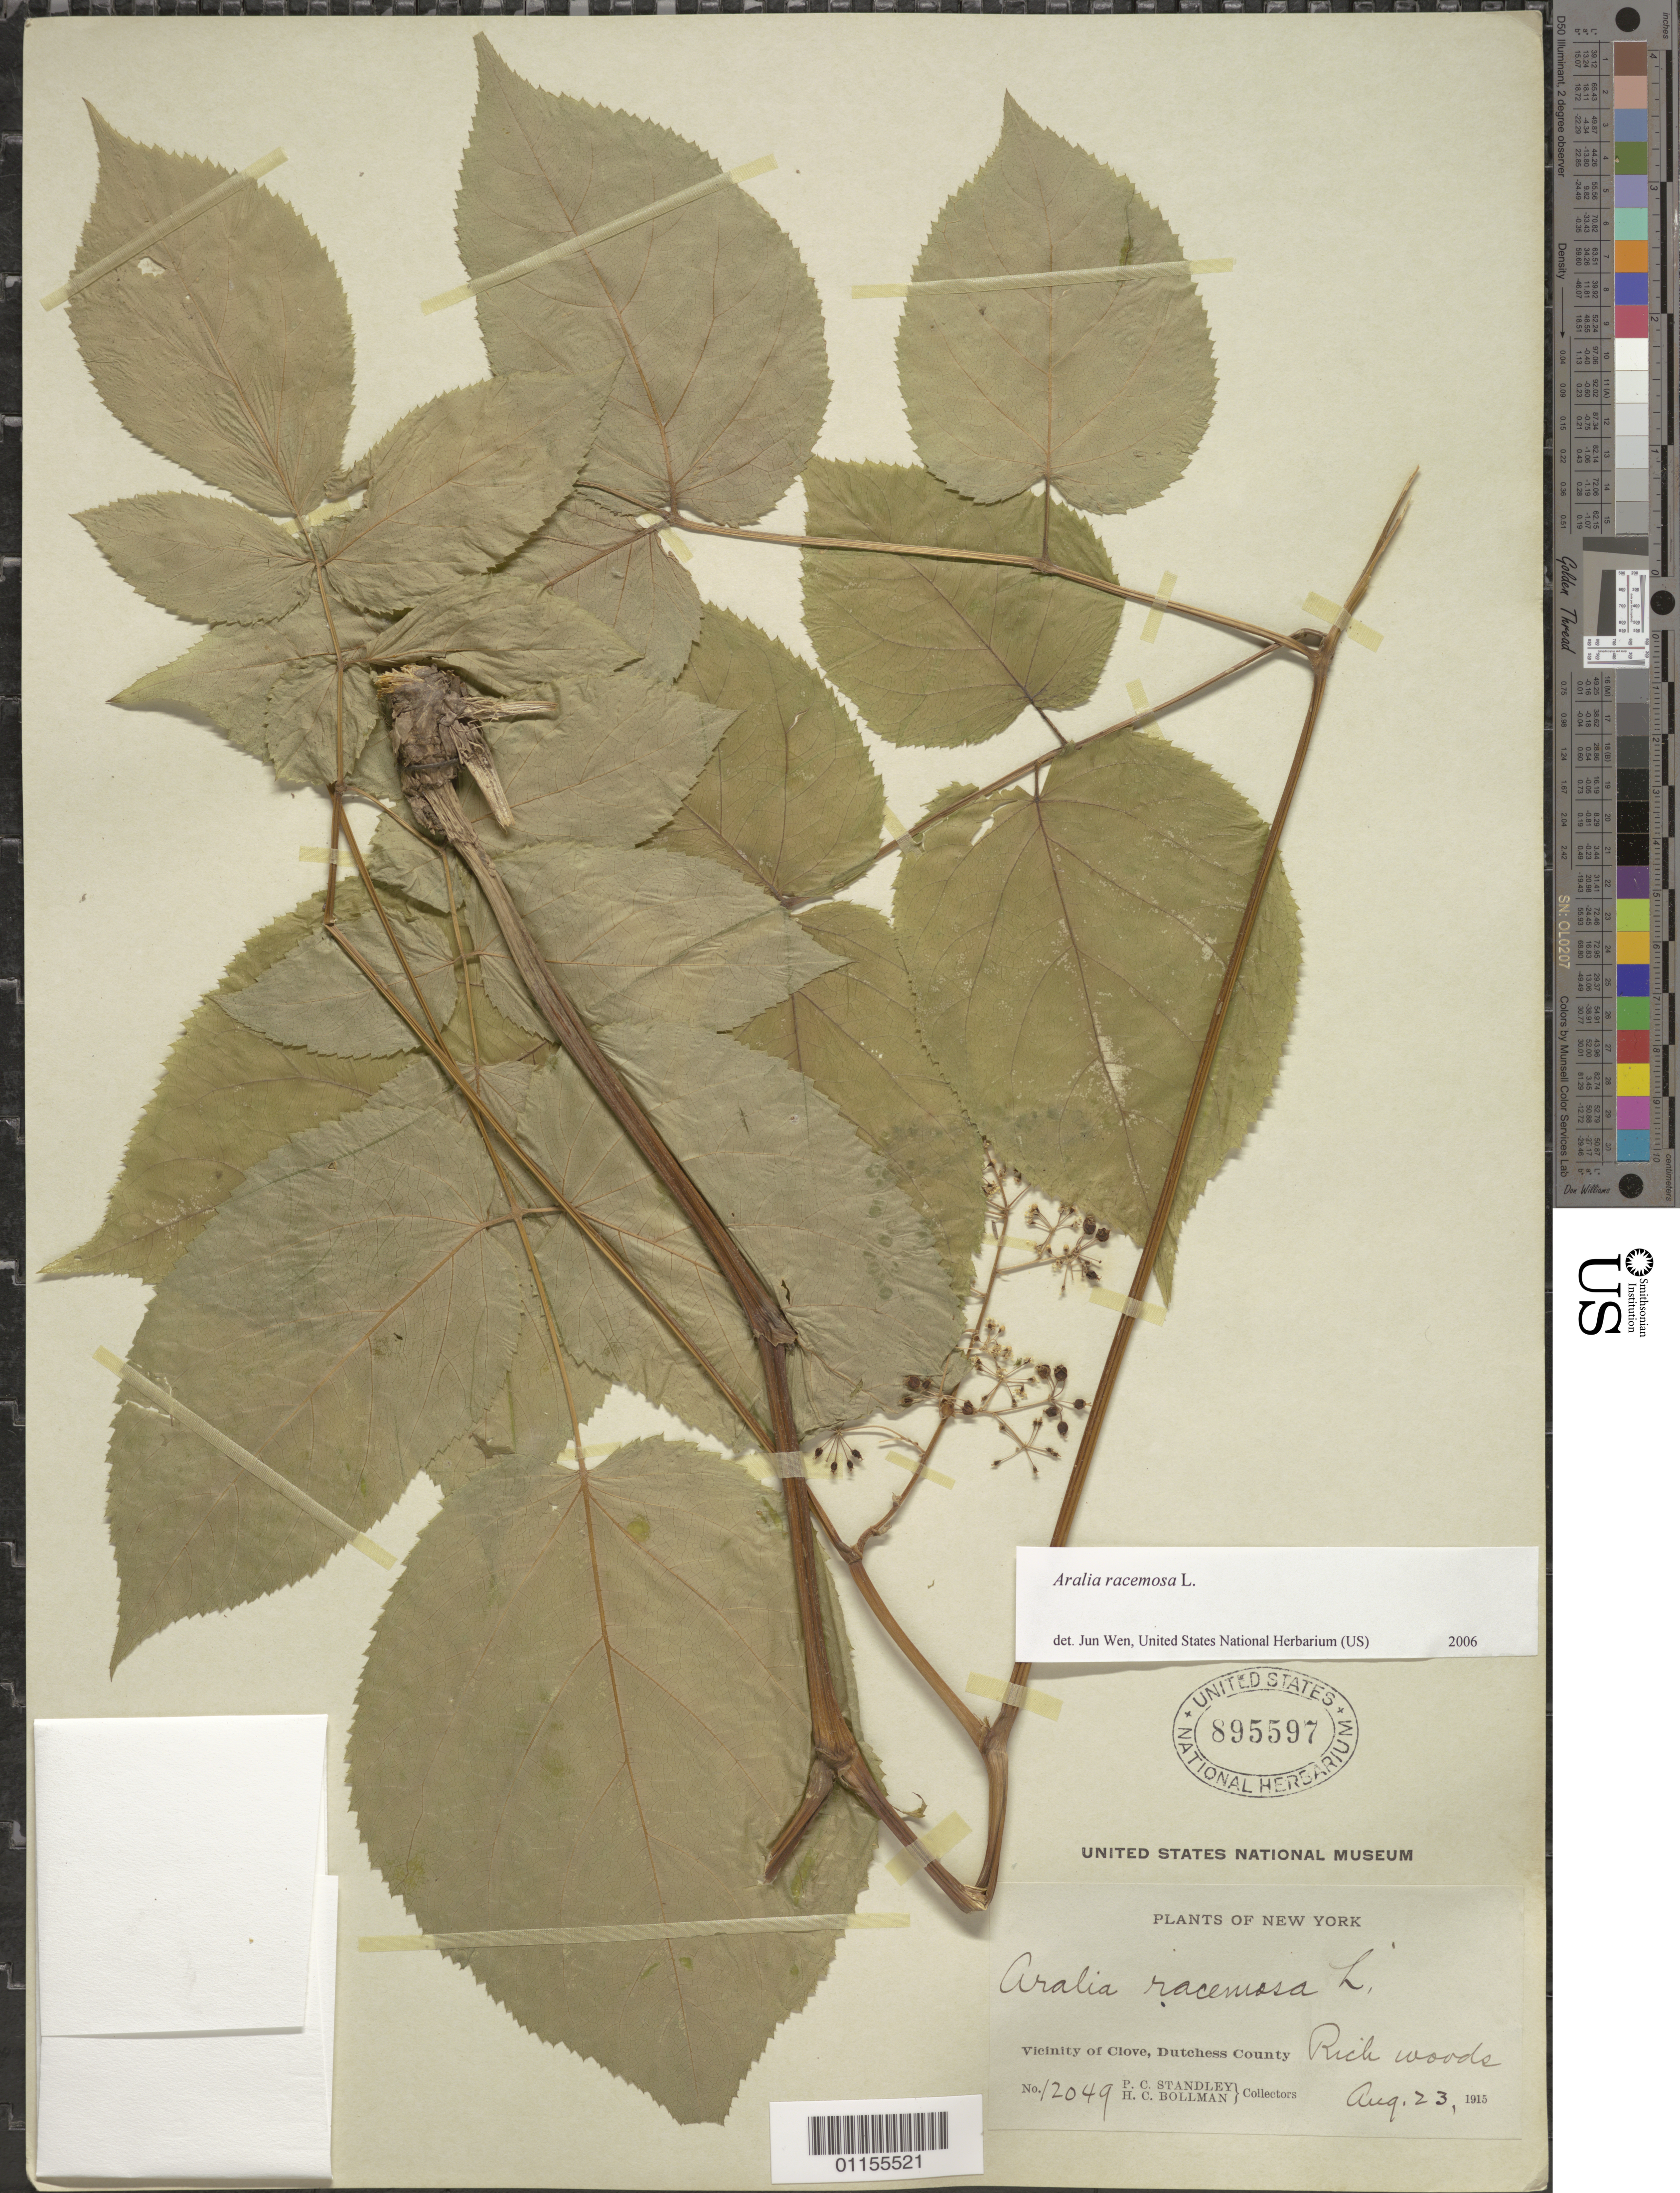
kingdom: Plantae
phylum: Tracheophyta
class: Magnoliopsida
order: Apiales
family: Araliaceae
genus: Aralia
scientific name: Aralia racemosa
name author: L.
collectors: P. C. Standley & H. C. Bollman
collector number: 12049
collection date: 1915-08-23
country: United States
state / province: New York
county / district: Dutchess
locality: Vicinity of Clove.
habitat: Rich woods.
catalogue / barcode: US 895597